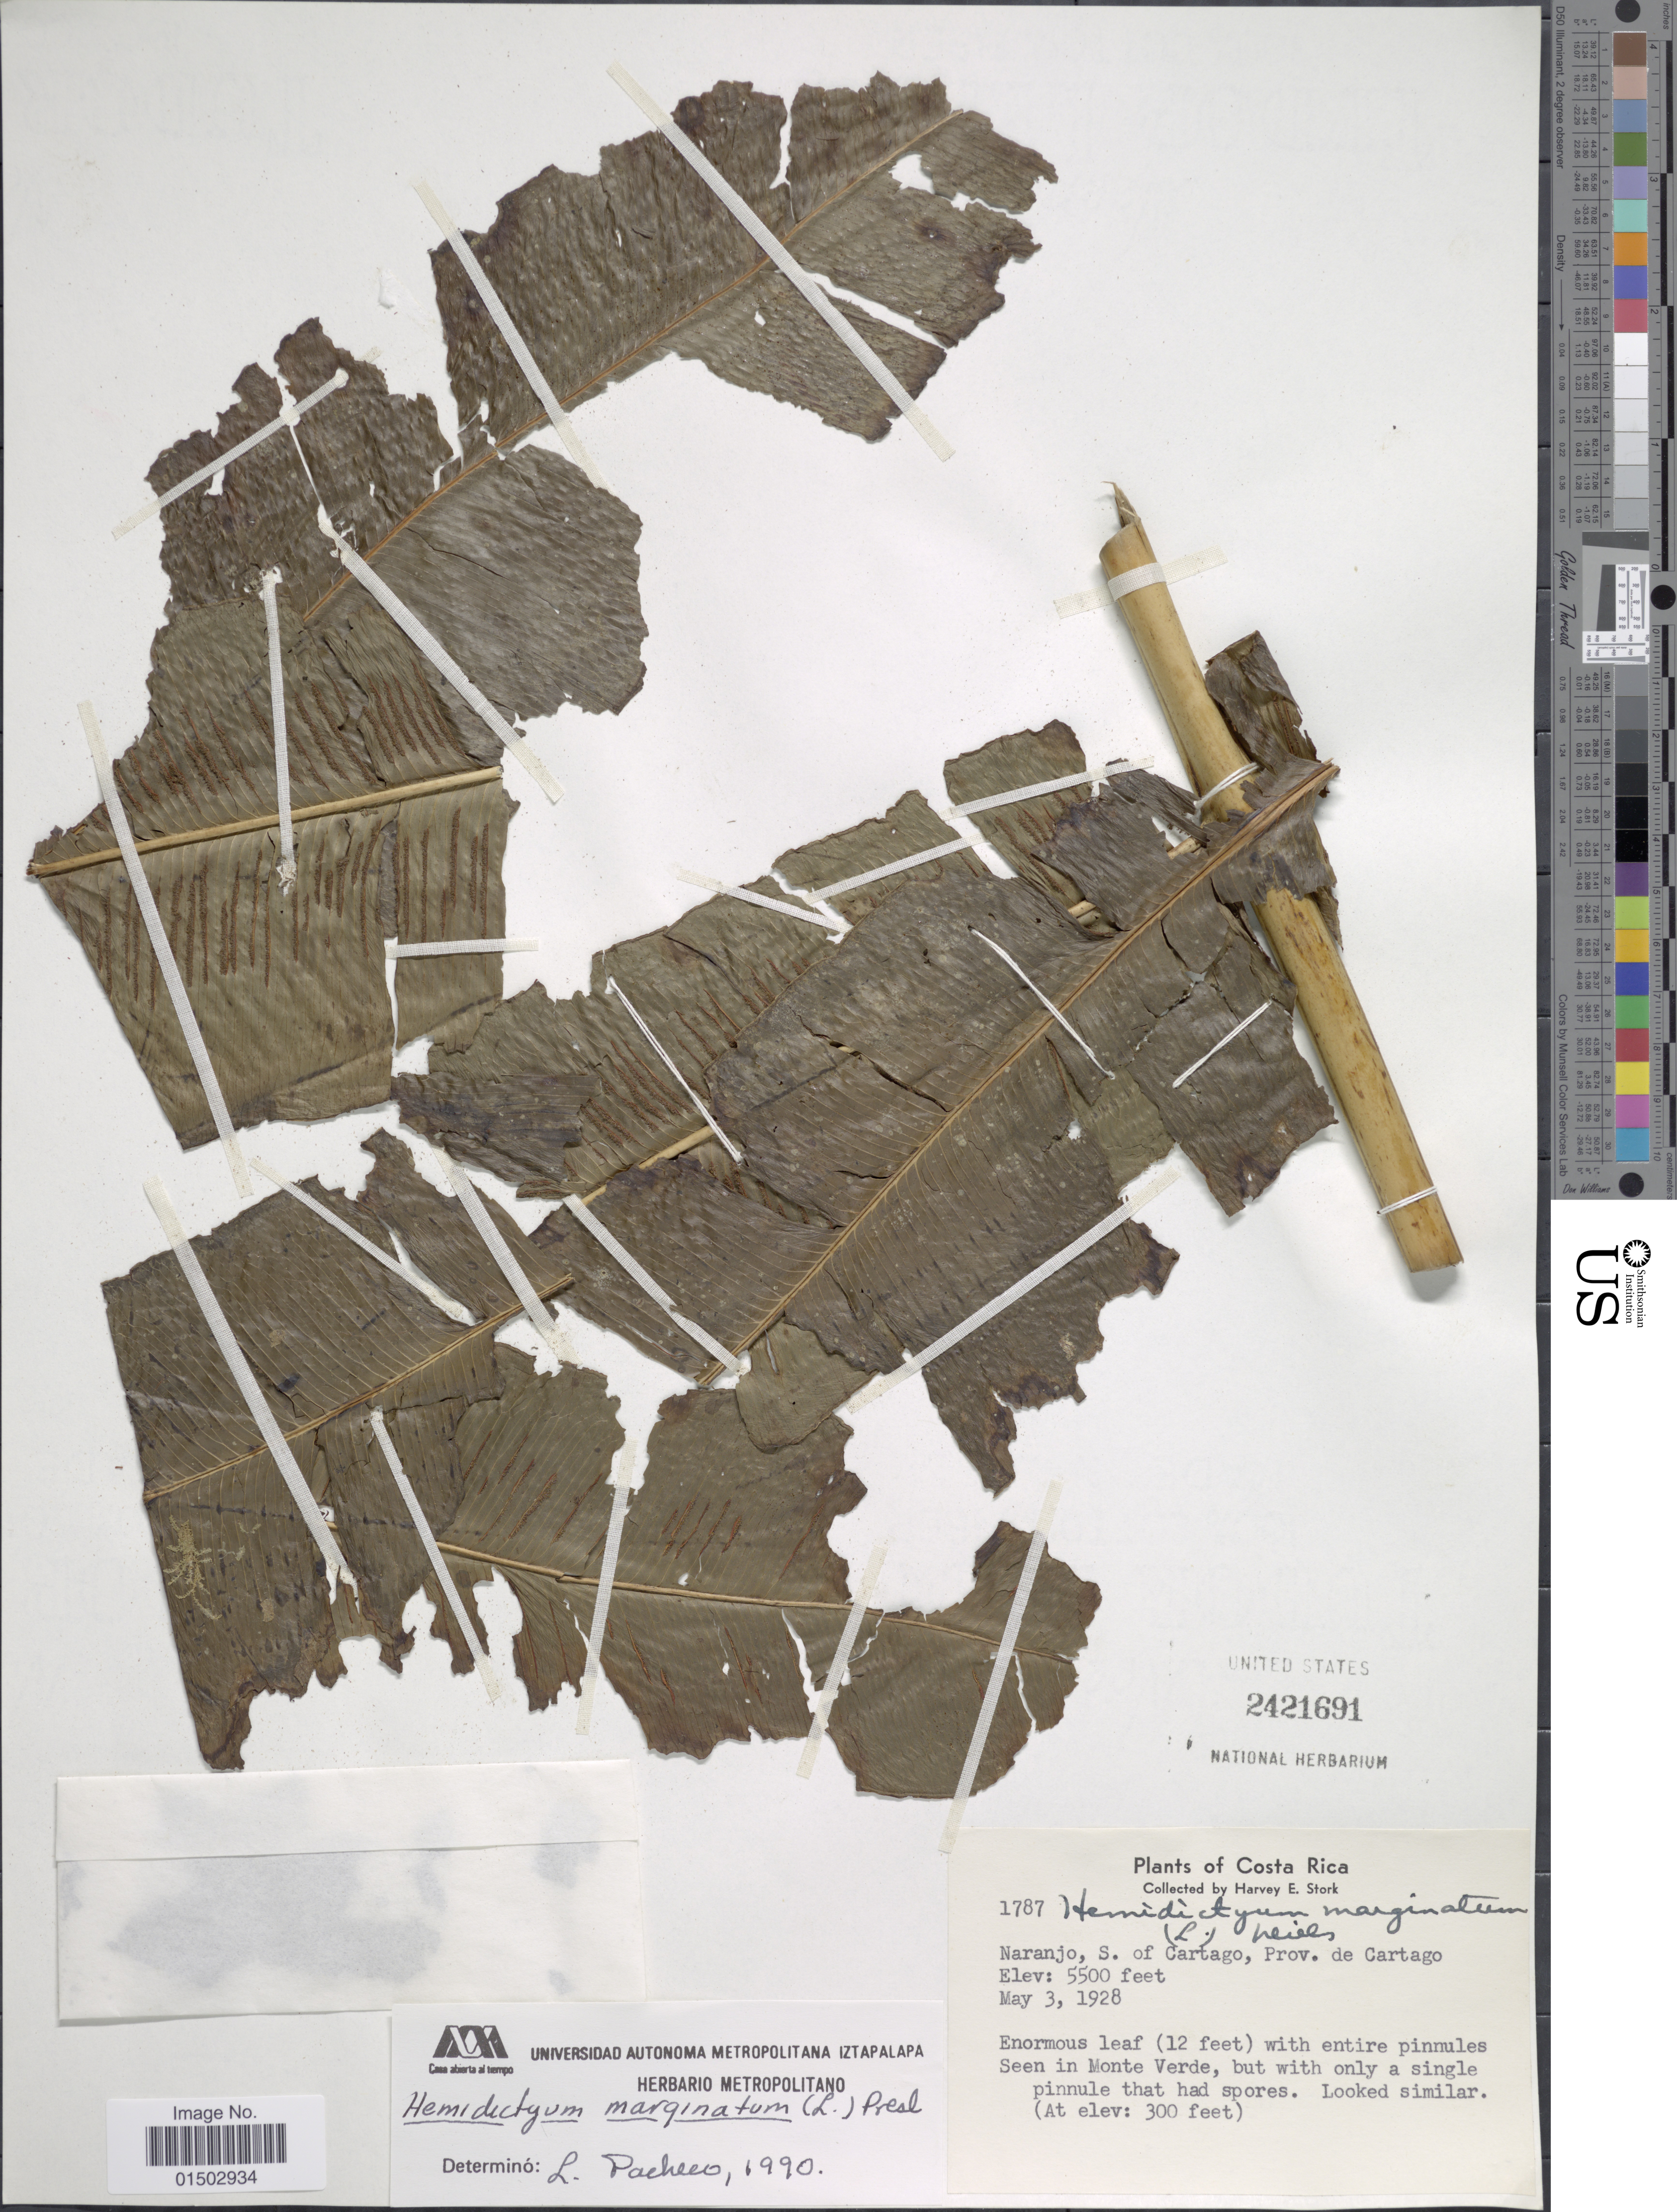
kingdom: Plantae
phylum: Tracheophyta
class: Polypodiopsida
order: Polypodiales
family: Hemidictyaceae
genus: Hemidictyum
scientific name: Hemidictyum marginatum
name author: (L.) C. Presl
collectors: H. E. Stork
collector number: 1787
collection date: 1928-05-03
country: Costa Rica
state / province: Cartago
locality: Naranjo, S. of Cartago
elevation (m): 1676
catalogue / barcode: US 2421691